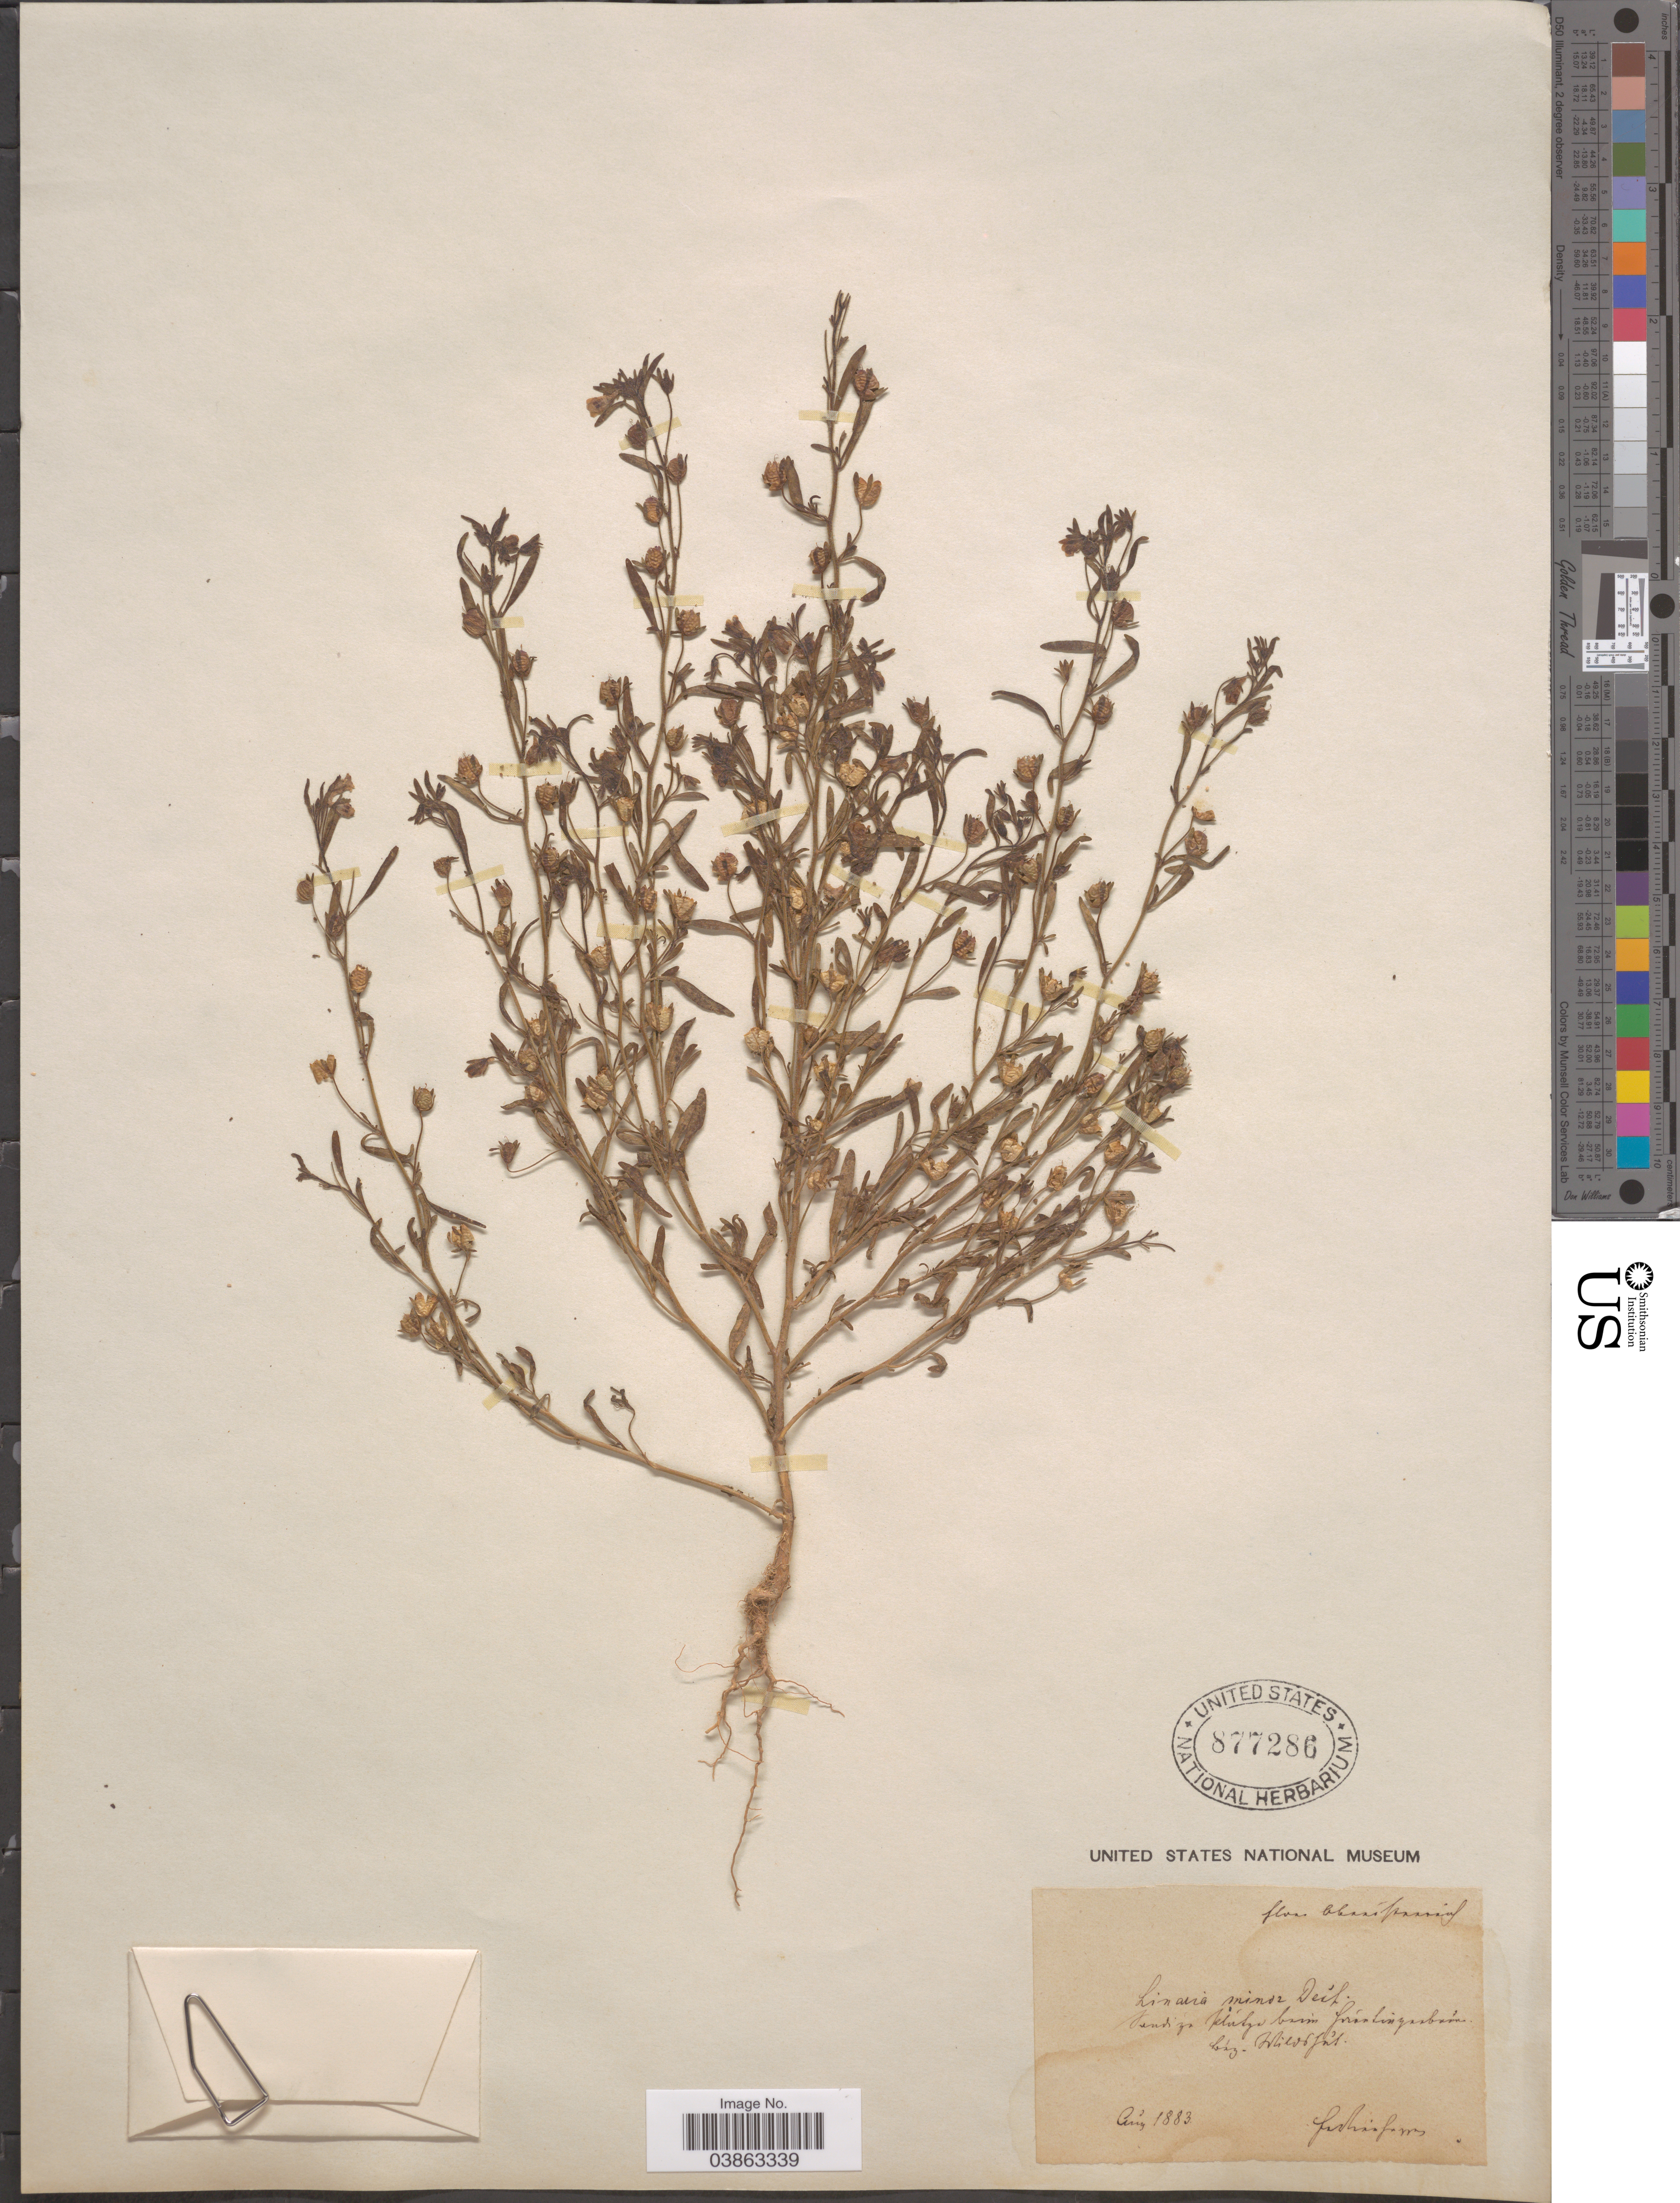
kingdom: Plantae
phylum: Tracheophyta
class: Magnoliopsida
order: Lamiales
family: Plantaginaceae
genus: Linaria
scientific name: Linaria minor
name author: (L.) Desf.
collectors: F. Vierhapper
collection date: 1883-08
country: Austria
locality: Flora Oberösterreich, sandige Plätze beim Häretingerbauer, Bez. Wildshut.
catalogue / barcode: US 877286